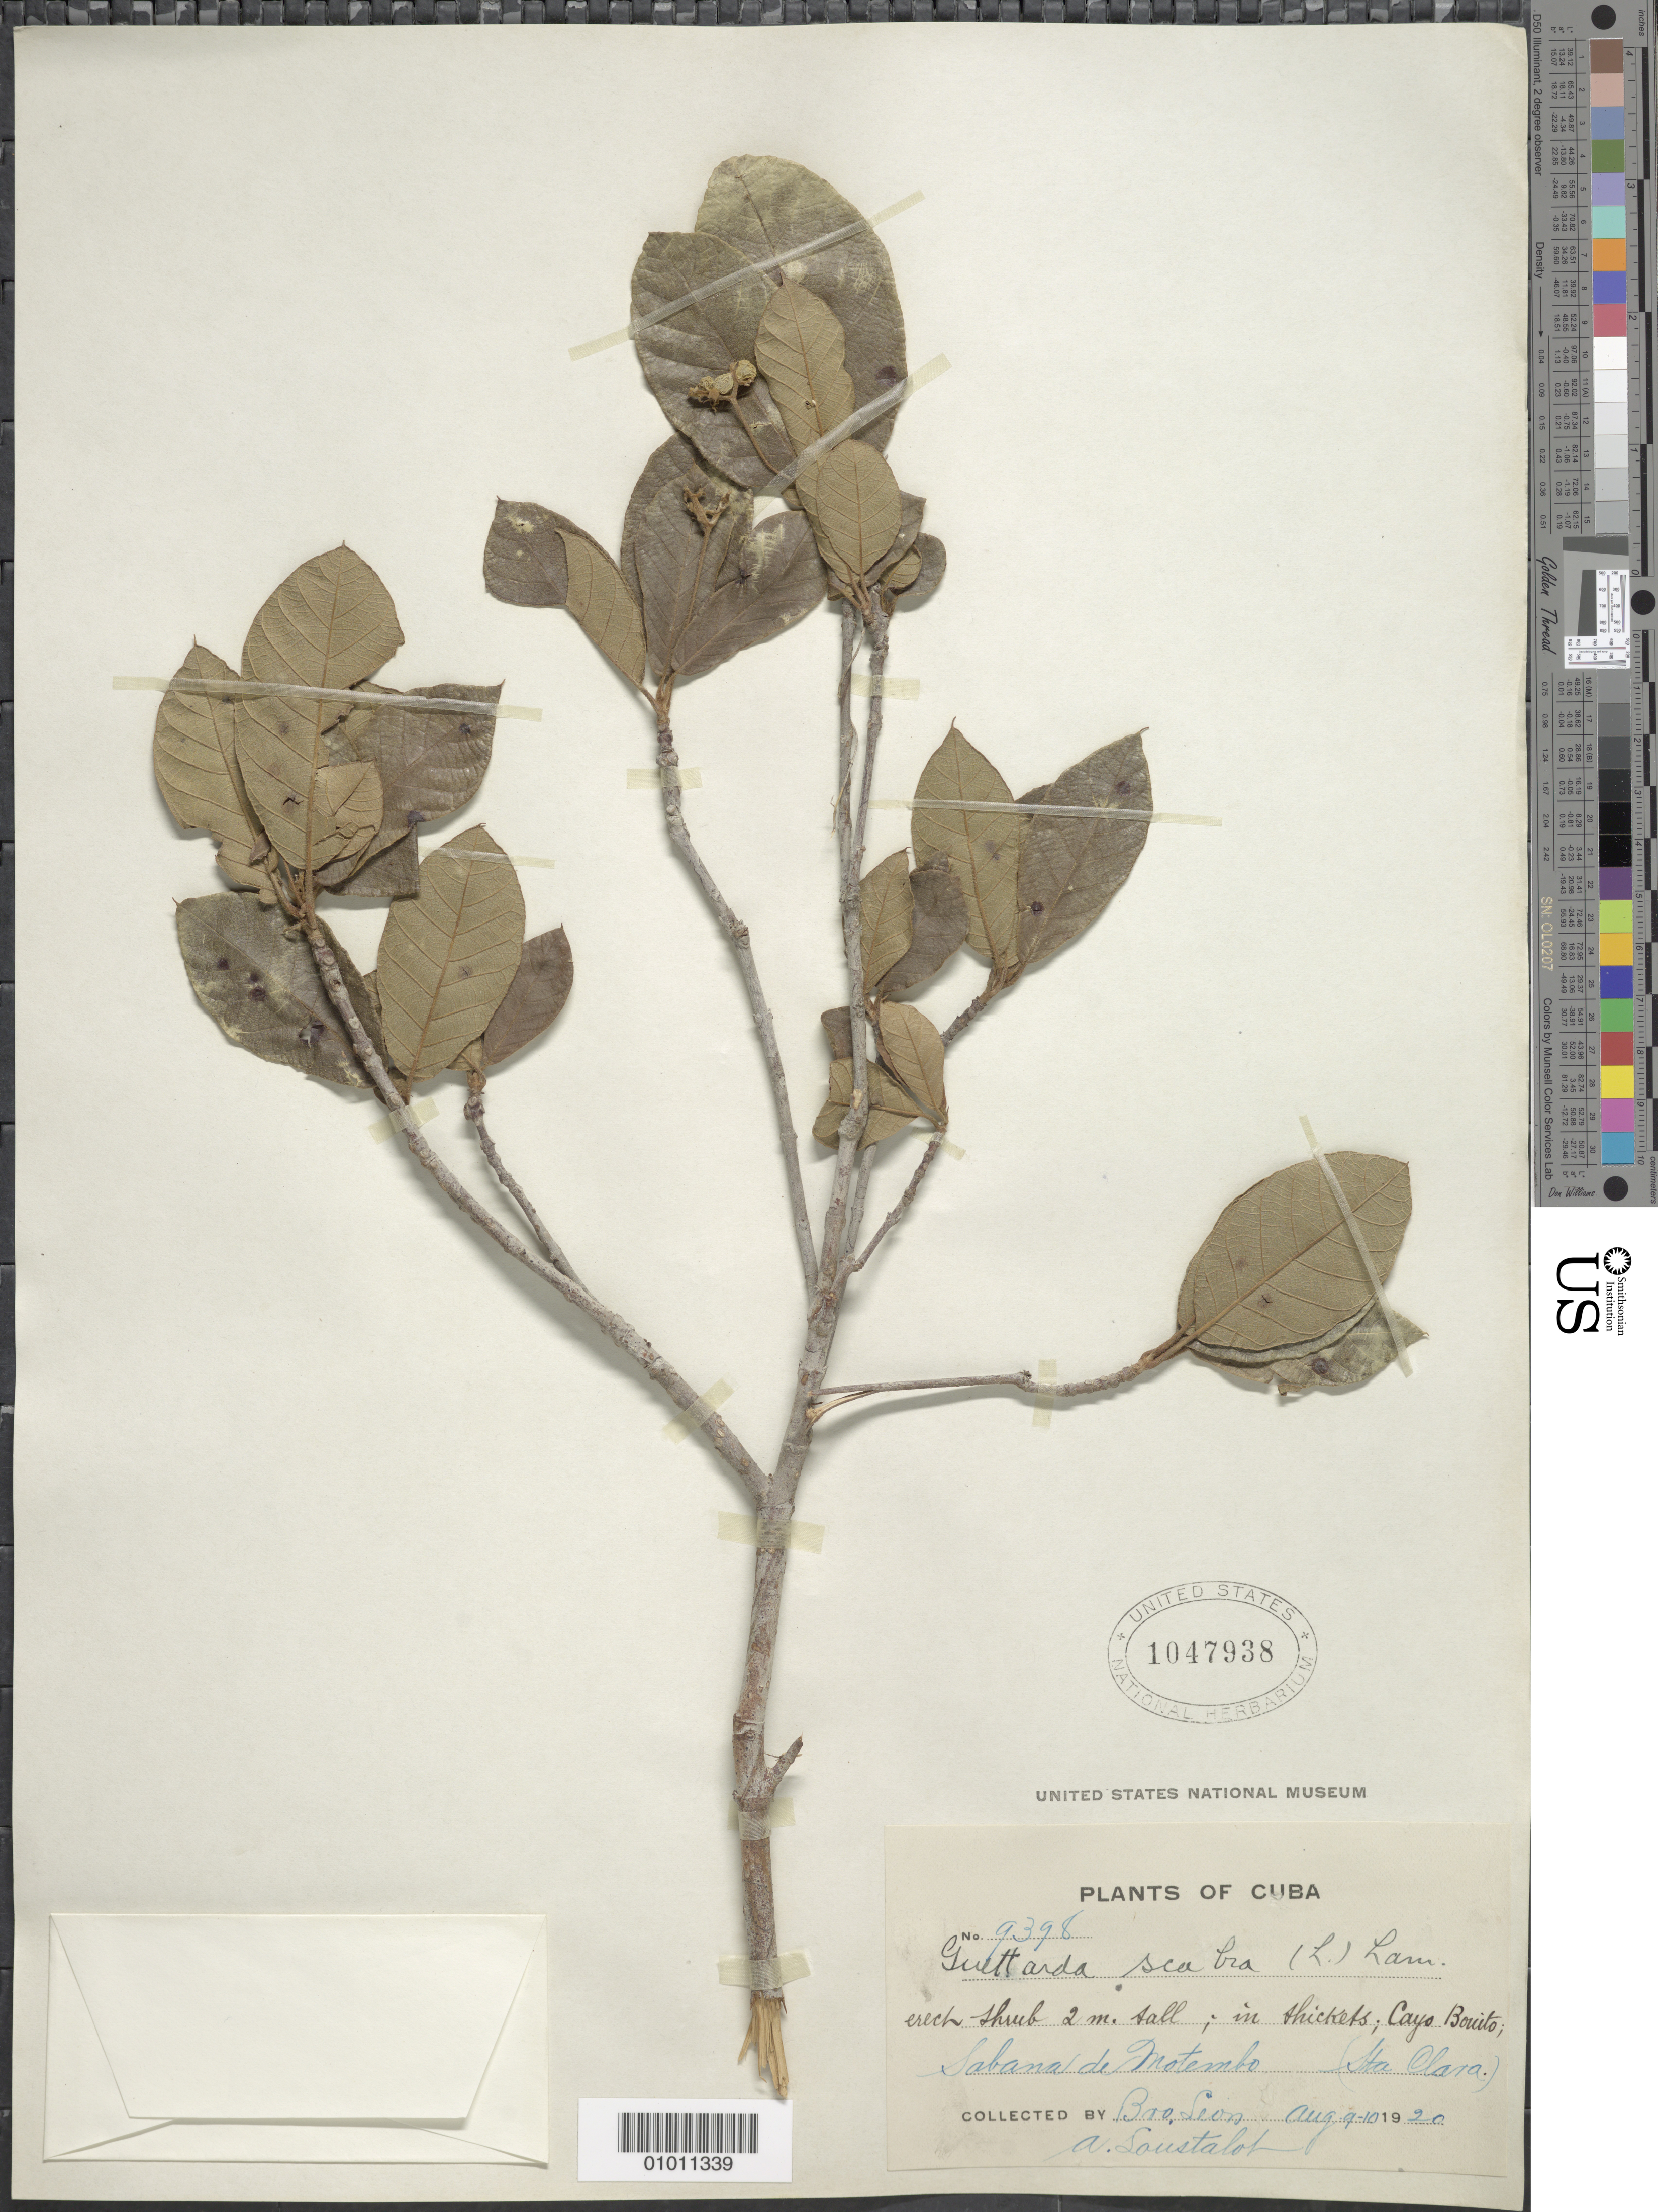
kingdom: Plantae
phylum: Tracheophyta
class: Magnoliopsida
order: Gentianales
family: Rubiaceae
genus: Guettarda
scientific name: Guettarda scabra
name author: (L.) Vent.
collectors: Bro. León & A. Soustalot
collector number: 9398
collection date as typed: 09 Aug 1920 to 10 Aug 1920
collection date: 1920-08-09/1920-08-10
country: Cuba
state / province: Santa Clara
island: Cuba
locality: Cayo Bonito, Sabana de Motembo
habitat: In thickets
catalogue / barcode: US 1047938